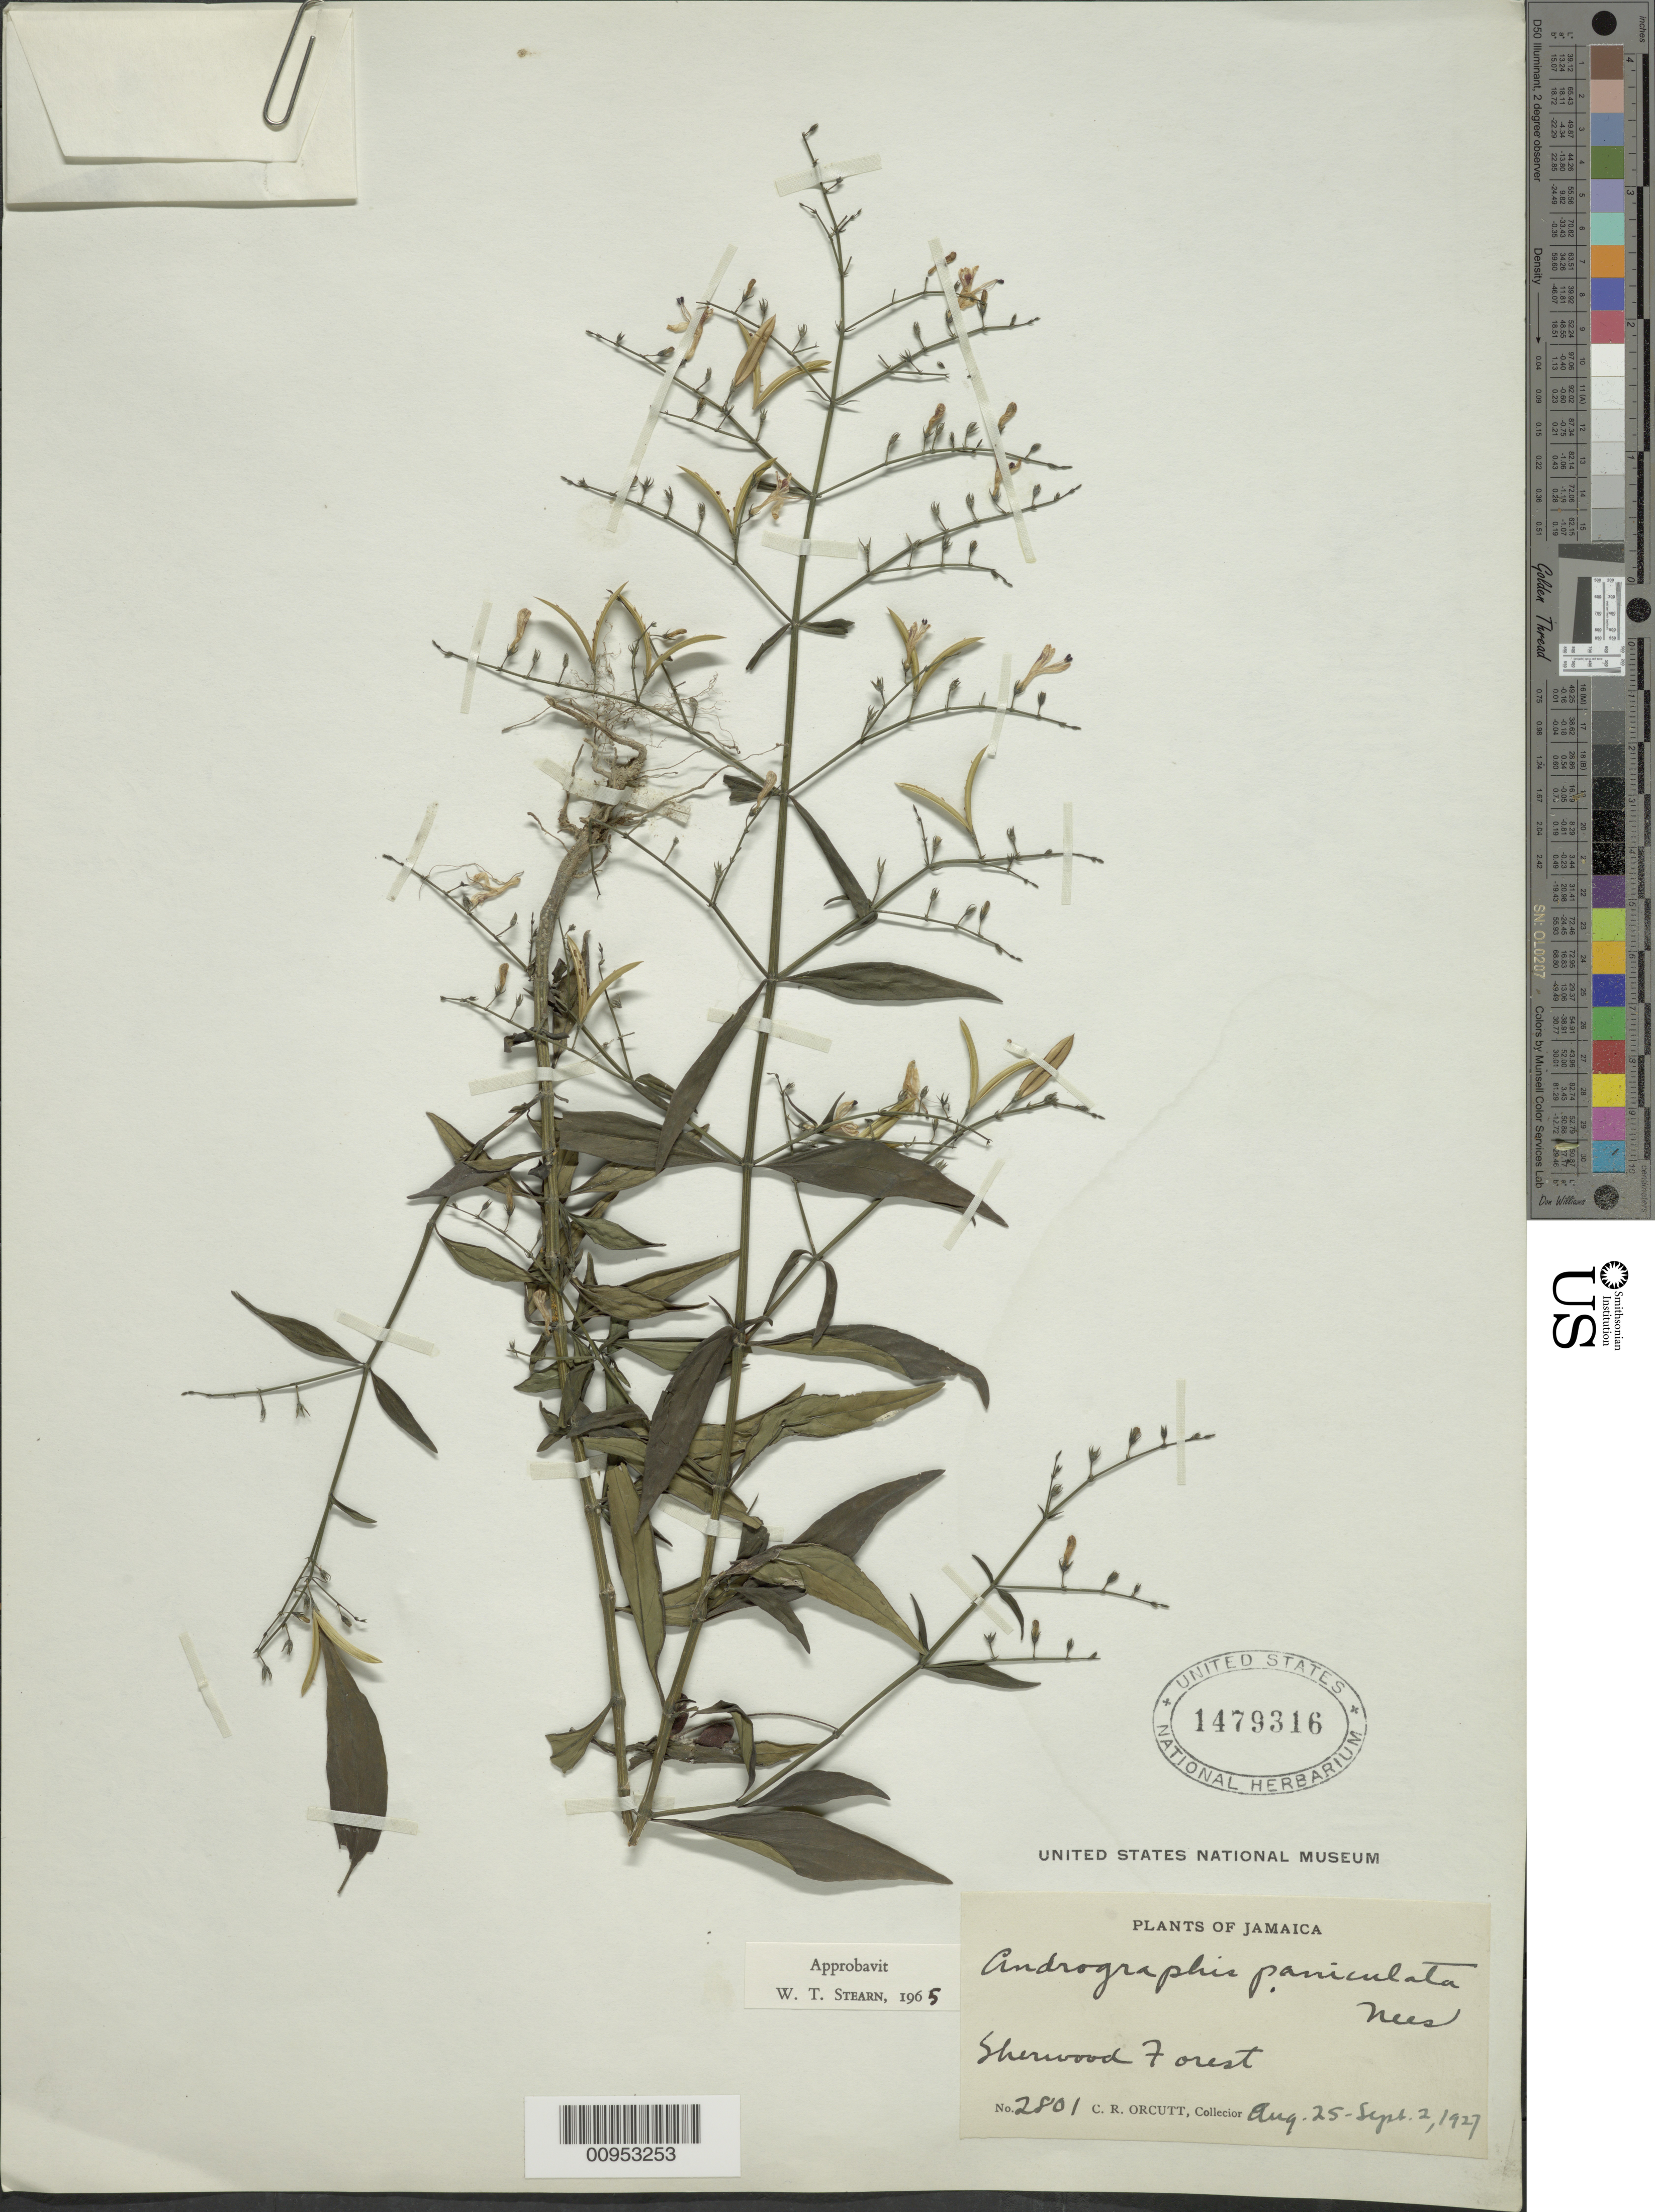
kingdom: Plantae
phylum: Tracheophyta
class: Magnoliopsida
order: Lamiales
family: Acanthaceae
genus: Andrographis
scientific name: Andrographis paniculata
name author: (Burm. f.) Nees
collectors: C. R. Orcutt & W. T. Stearn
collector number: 2801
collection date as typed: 25 Aug 1927 to 02 Sep 1927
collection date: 1927-08-25/1927-09-02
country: Jamaica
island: Jamaica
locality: Sherwood Forest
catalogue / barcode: US 1479316